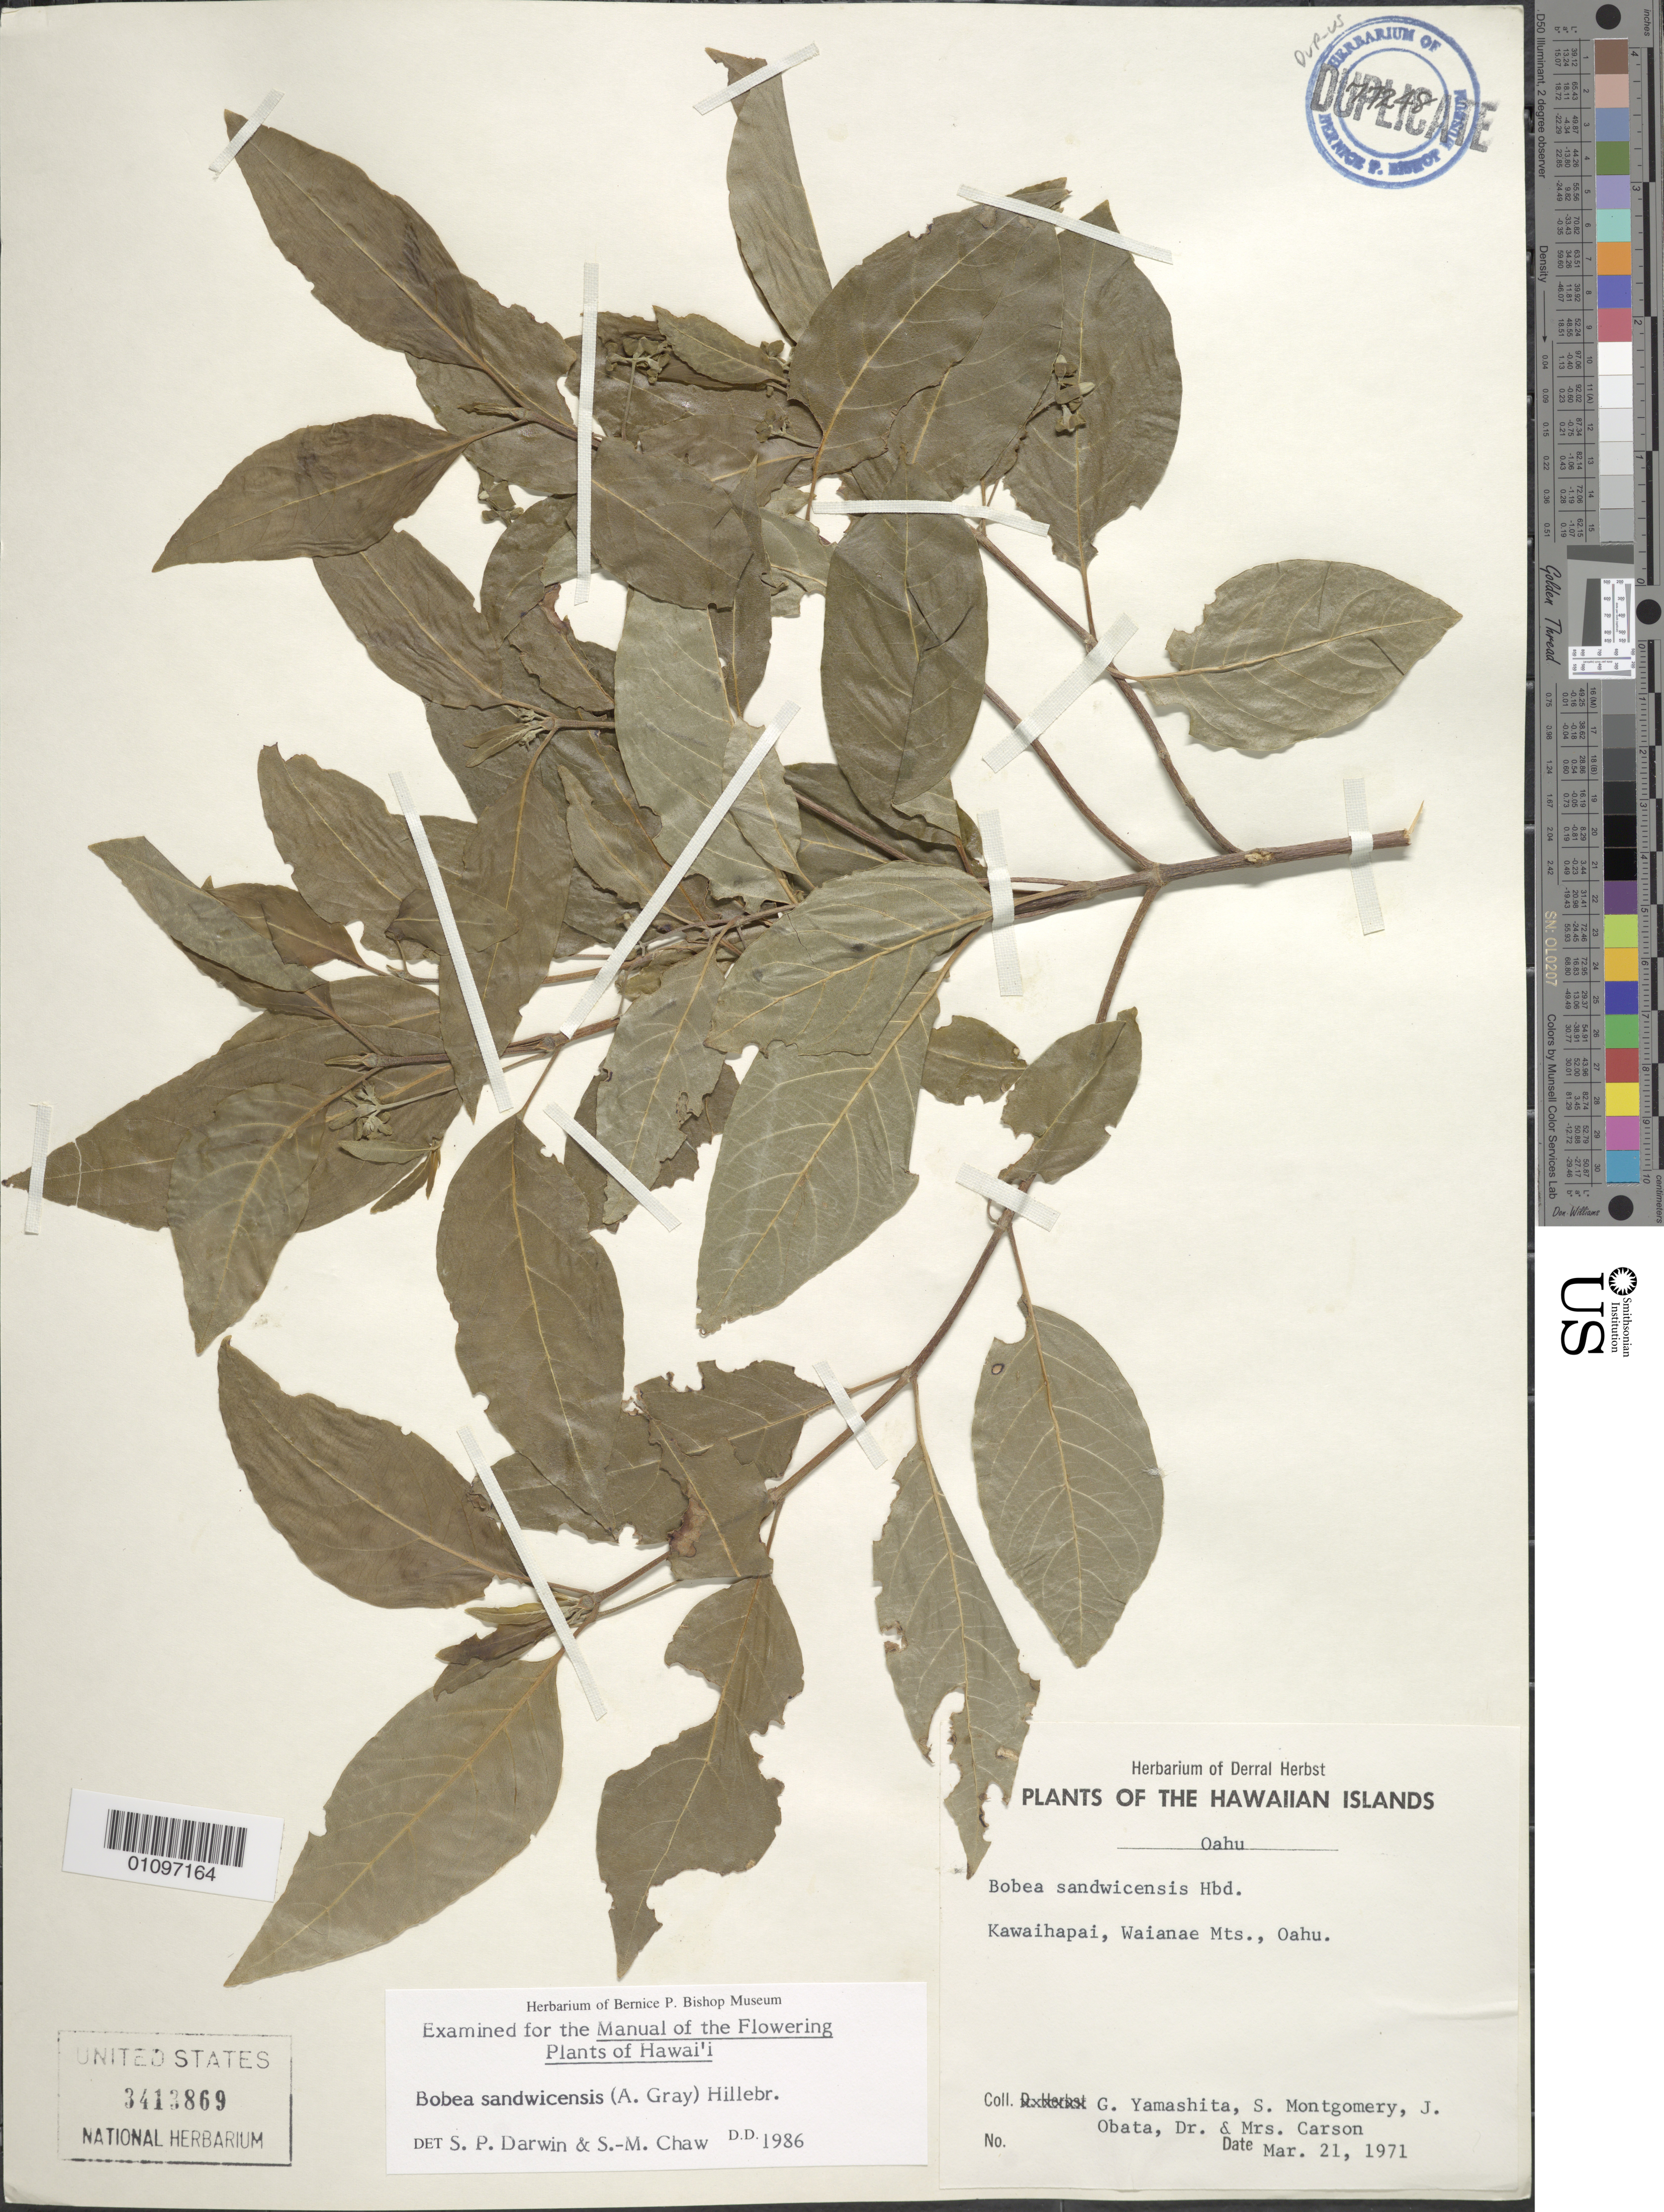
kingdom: Plantae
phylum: Tracheophyta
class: Magnoliopsida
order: Gentianales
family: Rubiaceae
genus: Bobea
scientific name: Bobea sandwicensis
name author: (A. Gray) Hillebr.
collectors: D. R. Herbst, G. Yamashita, S. Montgomery, J. Obata, -. Carson & -. Carson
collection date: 1971-03-21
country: United States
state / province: Hawaii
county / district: Honolulu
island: Oahu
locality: Kawaihapai, Waianae Mts.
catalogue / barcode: US 3413869